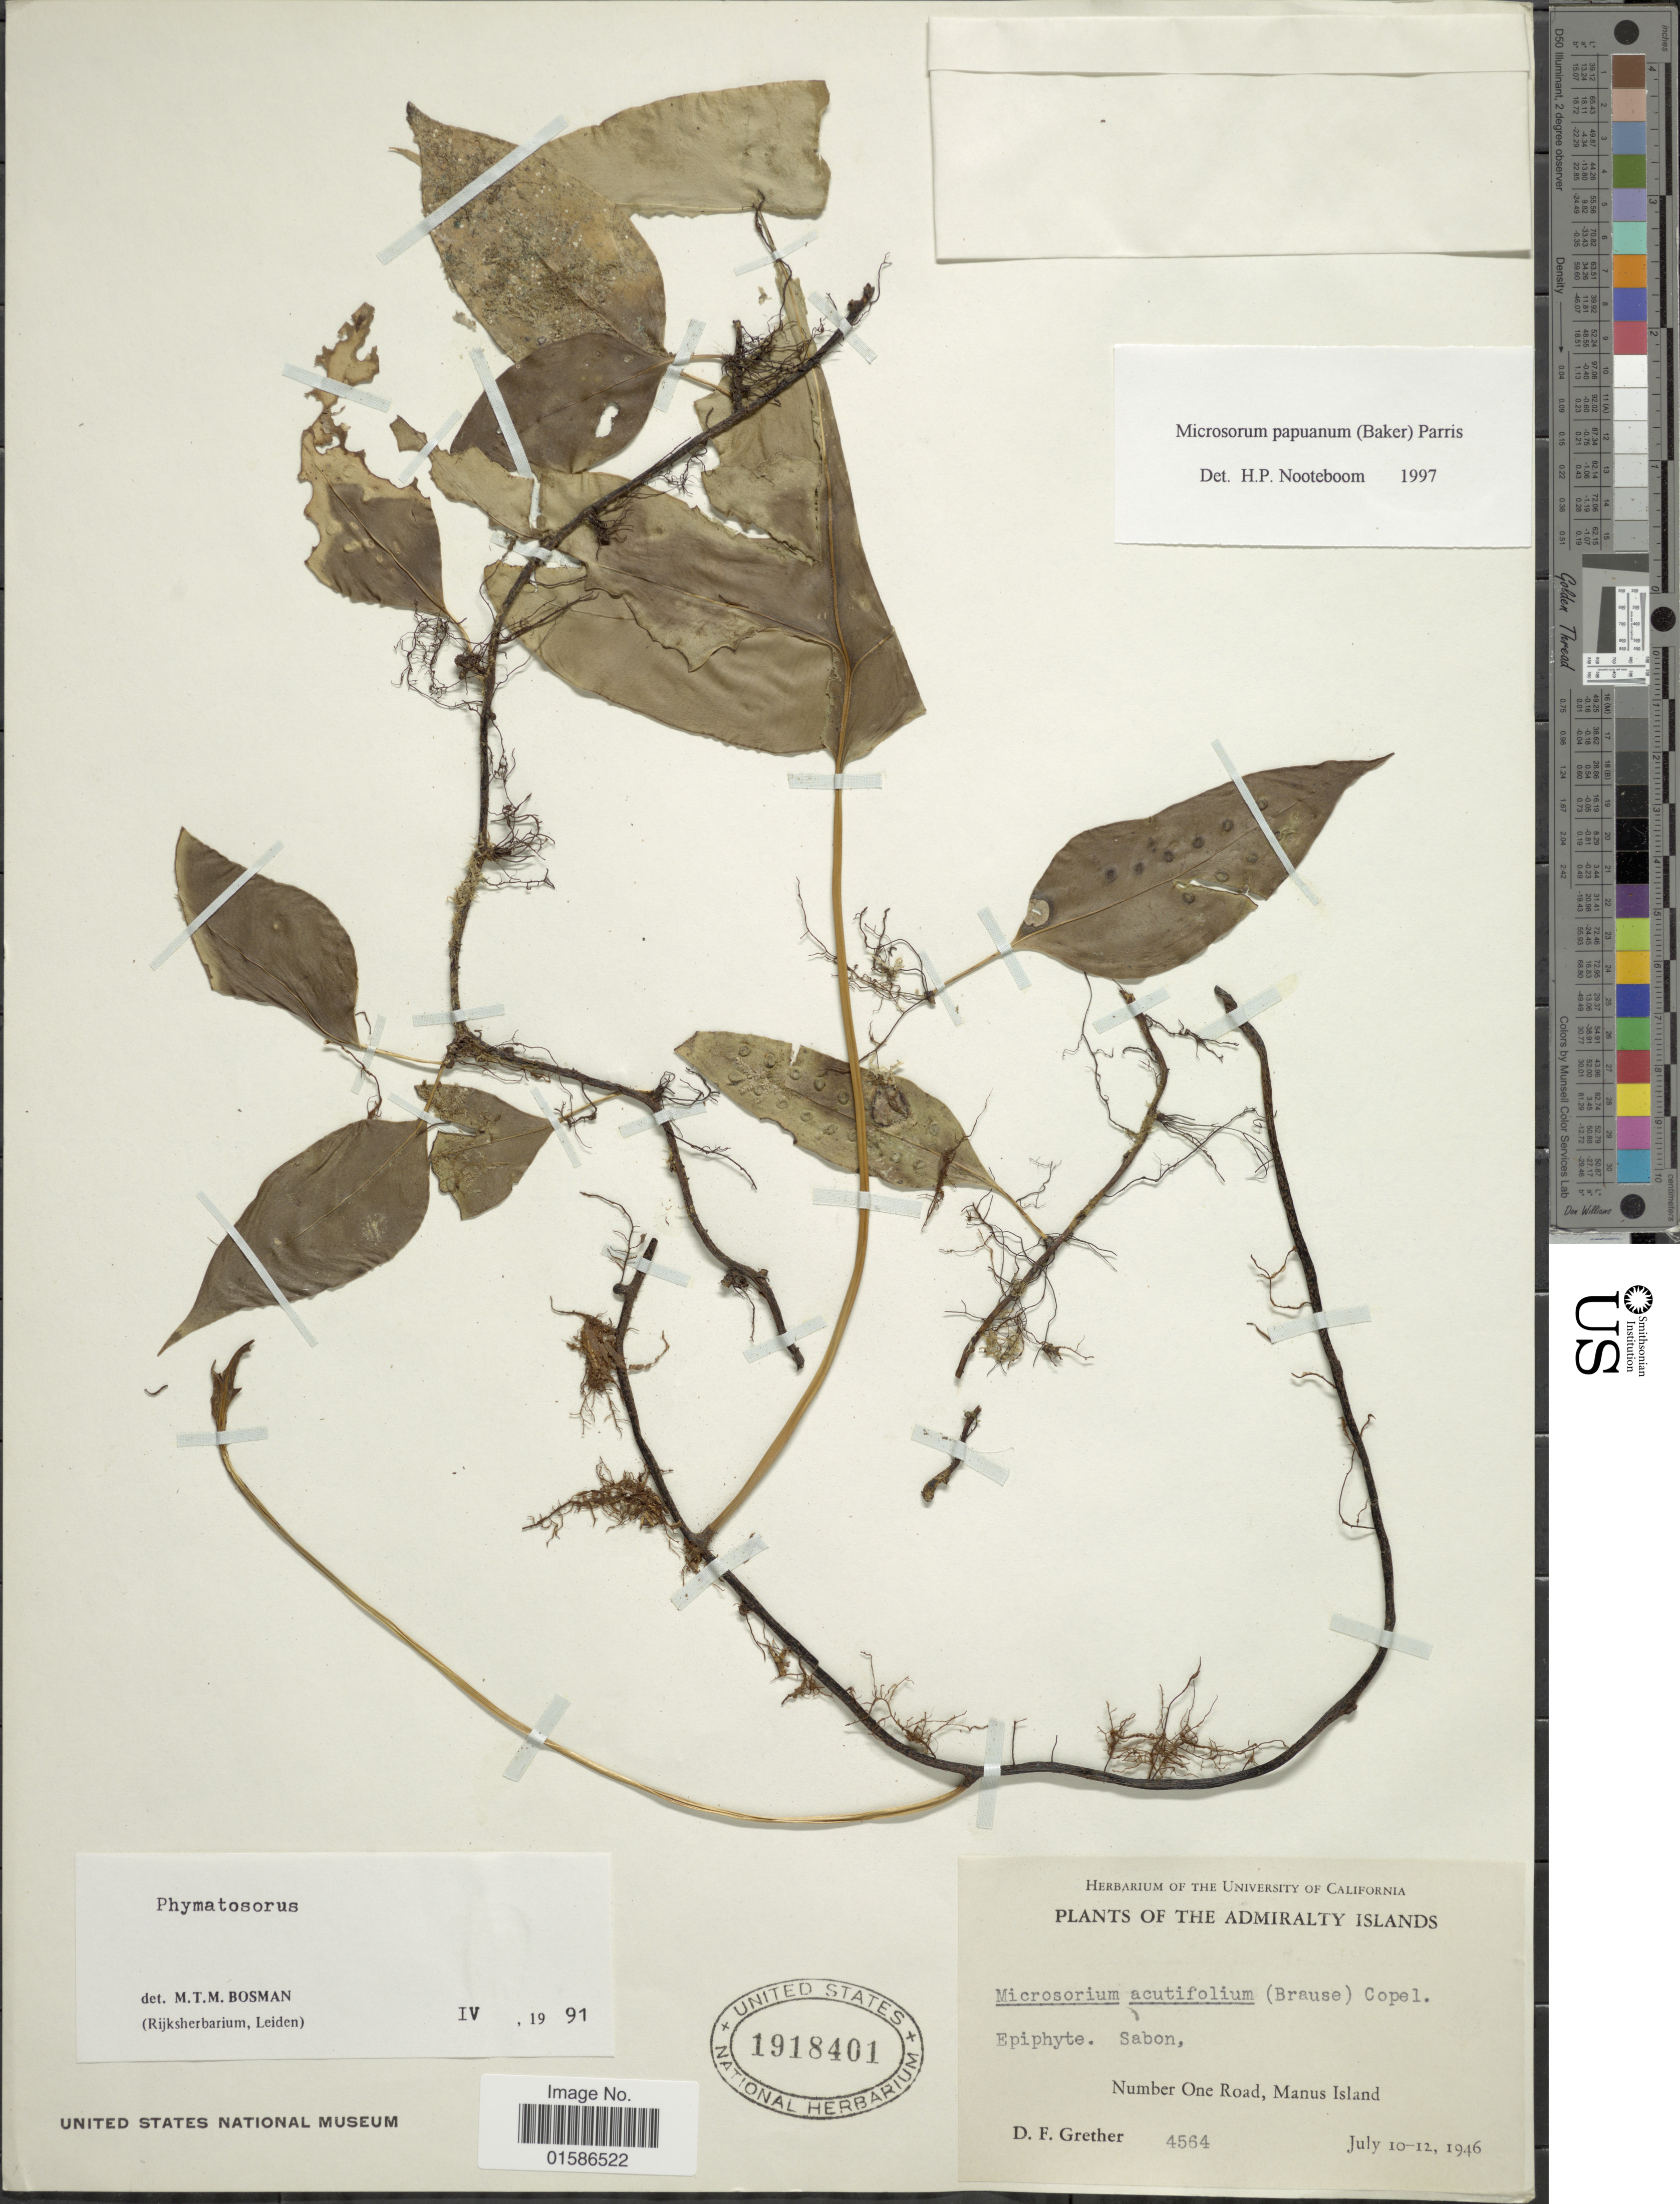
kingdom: Plantae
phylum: Tracheophyta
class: Polypodiopsida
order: Polypodiales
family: Polypodiaceae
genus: Microsorum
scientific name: Microsorum papuanum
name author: (Baker) Parris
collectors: D. F. Grether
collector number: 4564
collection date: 1946-07-10/1946-07-12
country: Papua New Guinea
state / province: Manus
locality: The Admiralty Islands, Number One Road, Manus Island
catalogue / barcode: US 1918401